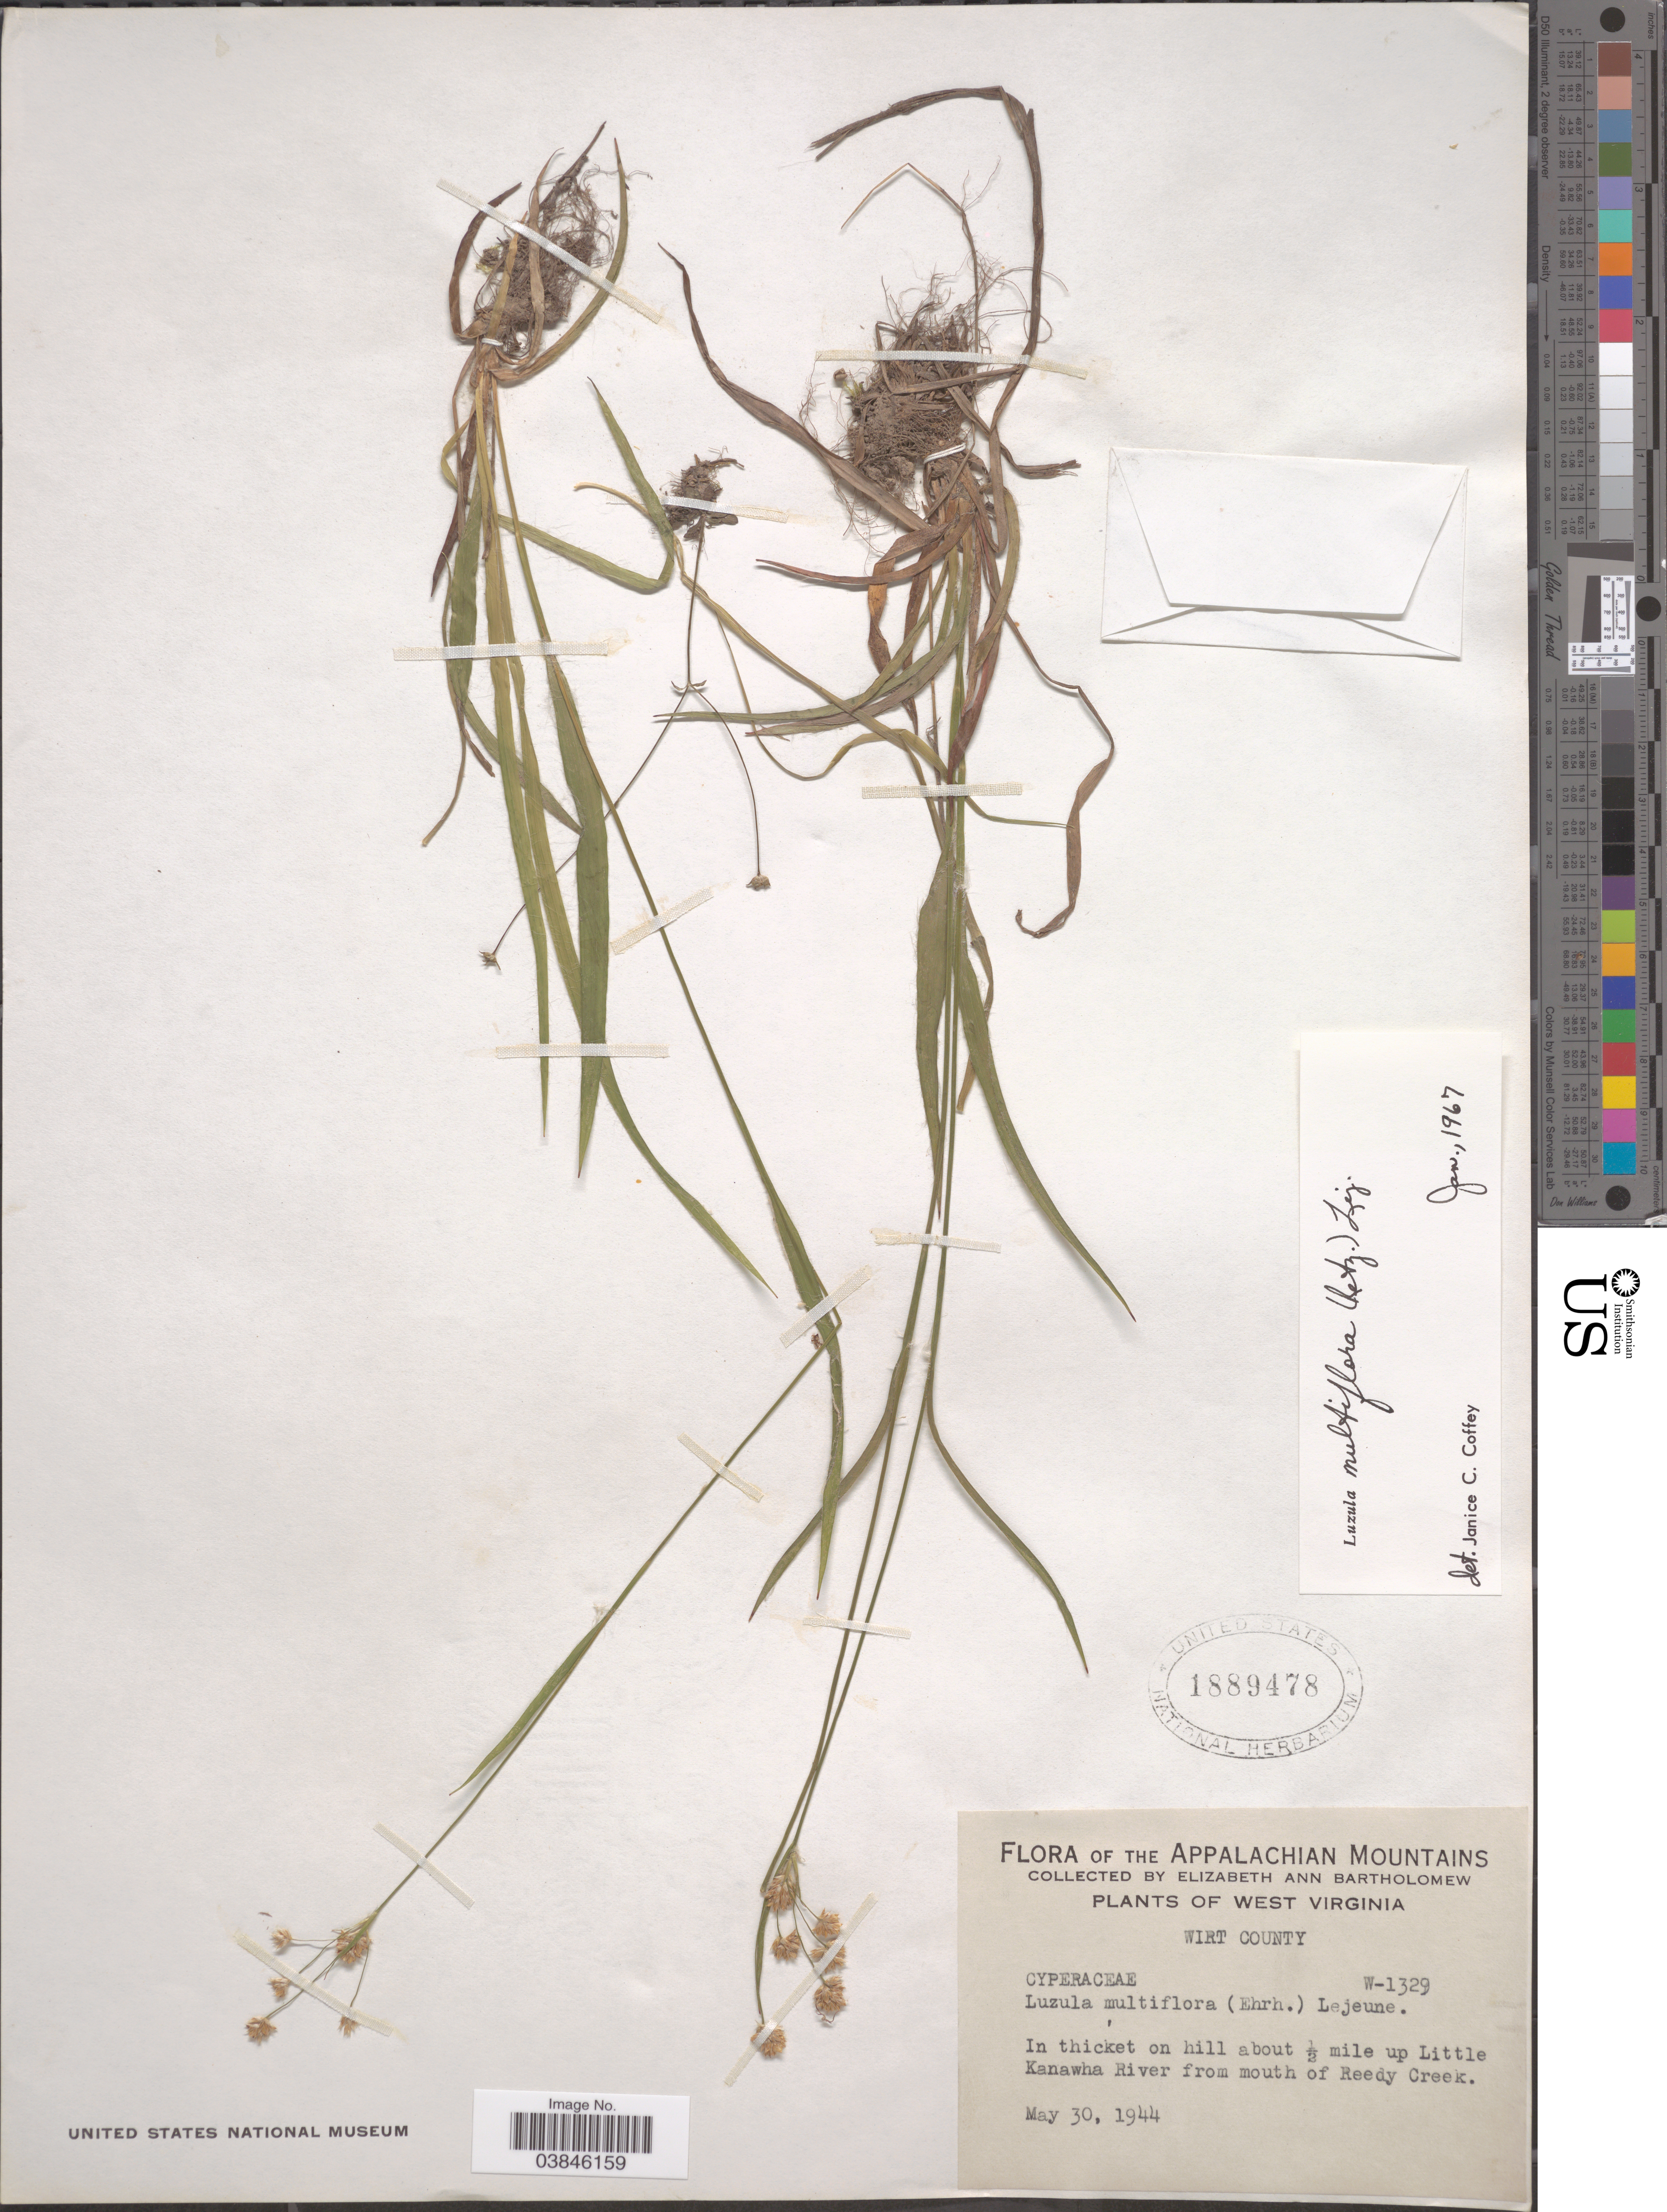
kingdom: Plantae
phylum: Tracheophyta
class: Liliopsida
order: Poales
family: Juncaceae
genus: Luzula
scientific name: Luzula multiflora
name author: (Ehrh.) Lej.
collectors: E. Bartholomew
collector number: W-1329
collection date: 1944-05-30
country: United States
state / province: West Virginia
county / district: Wirt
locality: In thicket on hill about ½ mile up Little Kanawha River from mouth of Reedy Creek.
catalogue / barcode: US 1889478